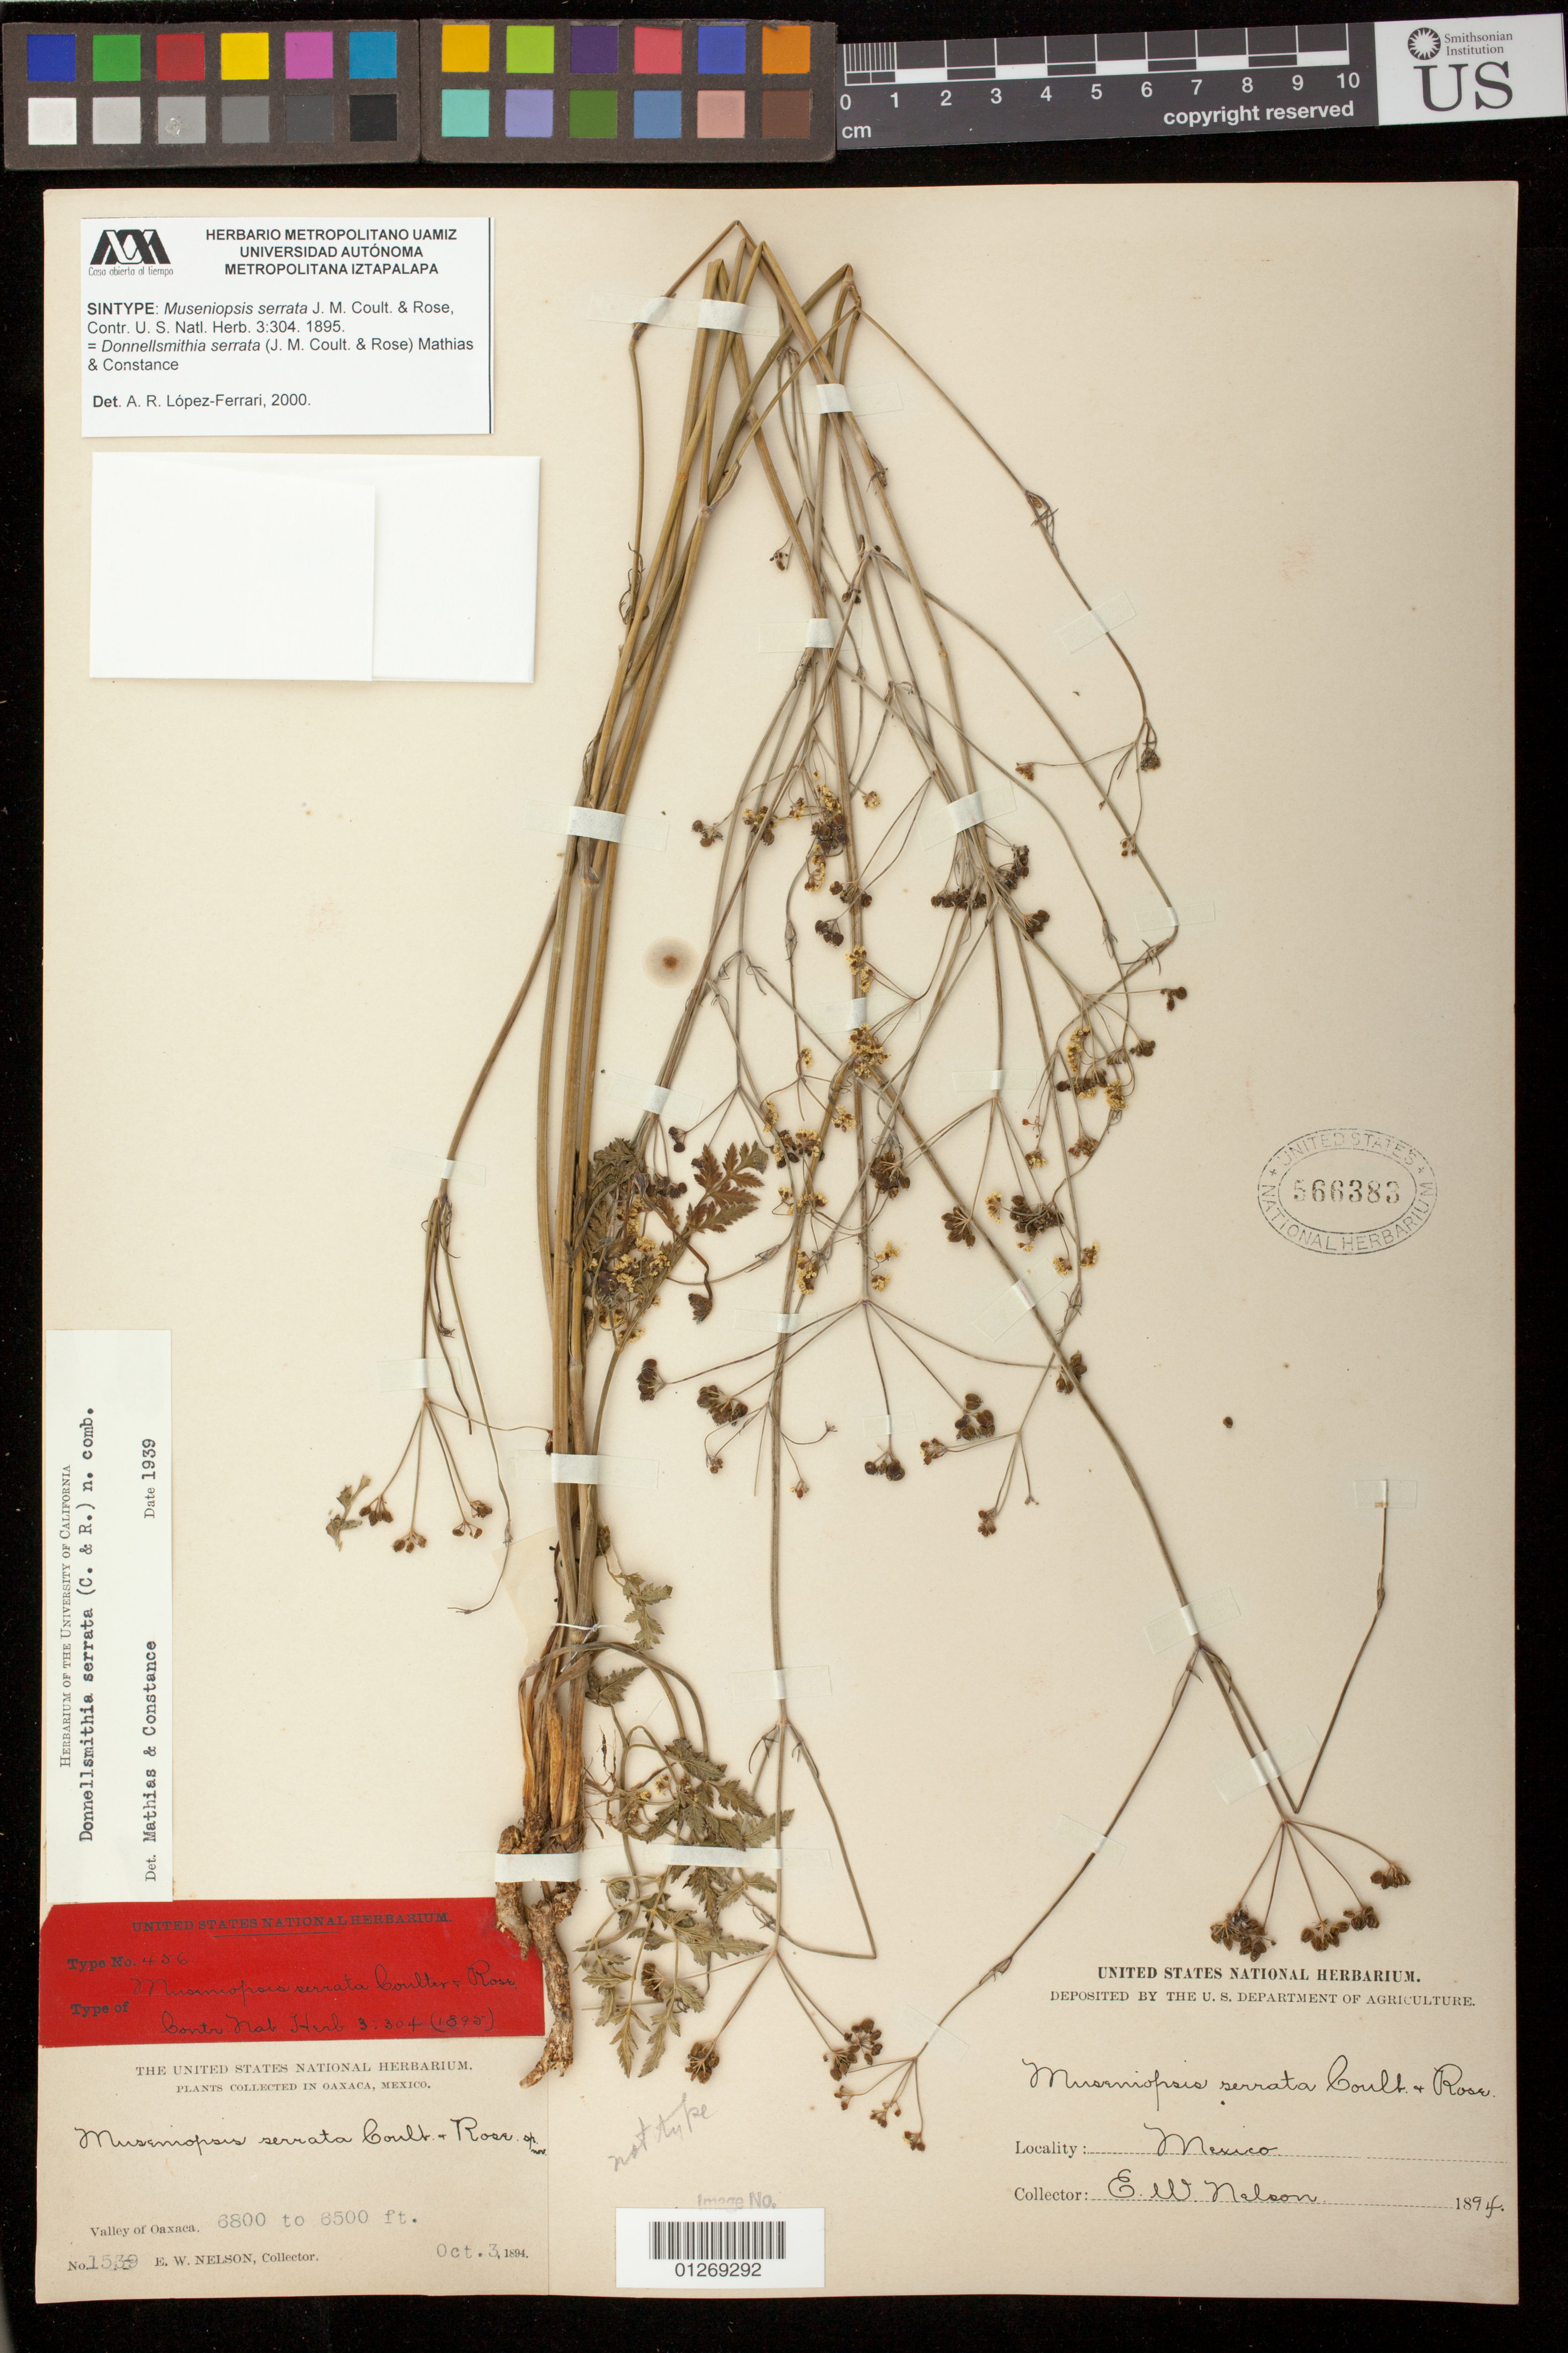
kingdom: Plantae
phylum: Tracheophyta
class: Magnoliopsida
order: Apiales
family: Apiaceae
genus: Museniopsis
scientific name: Museniopsis serrata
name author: J.M. Coult. & Rose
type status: Syntype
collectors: E. W. Nelson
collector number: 1539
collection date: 1894-10-03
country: Mexico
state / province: Oaxaca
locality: Valley of Oaxaca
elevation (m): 1981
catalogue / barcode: US 566383